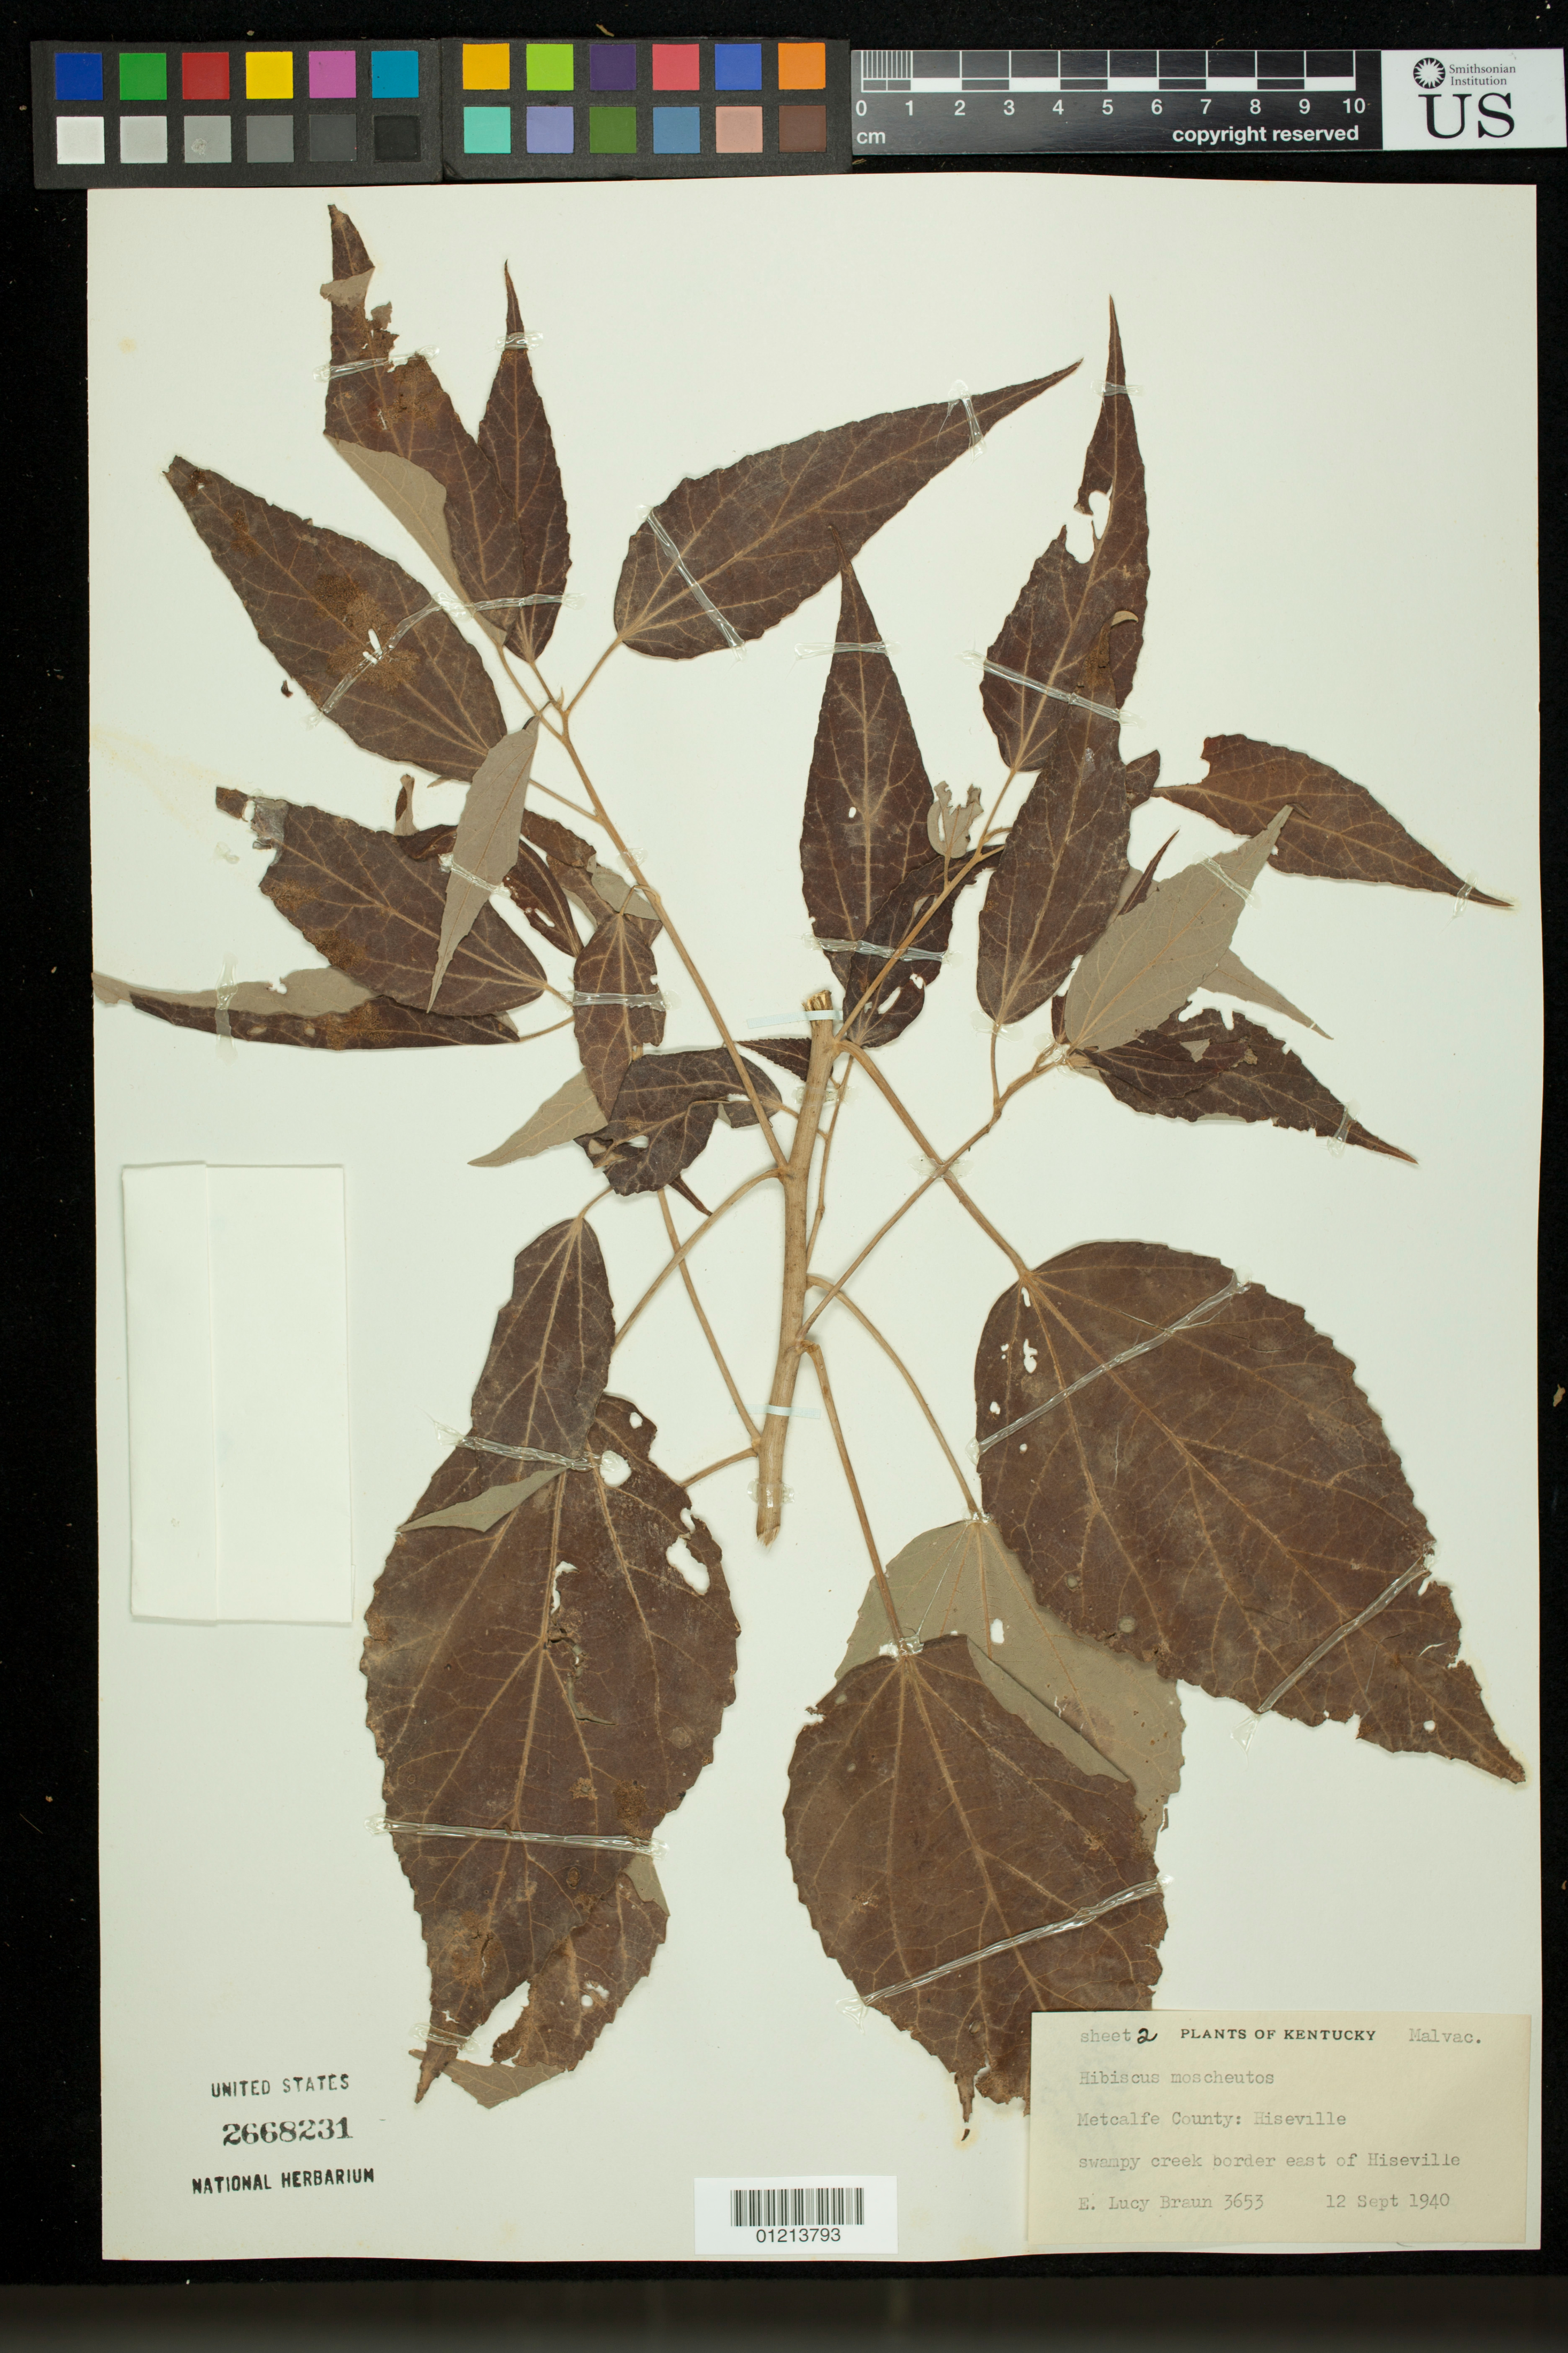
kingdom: Plantae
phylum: Tracheophyta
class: Magnoliopsida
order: Malvales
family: Malvaceae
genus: Hibiscus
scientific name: Hibiscus moscheutos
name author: L.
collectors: E. L. Braun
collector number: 3653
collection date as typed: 09 Dec 1940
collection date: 1940-12-09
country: United States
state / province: Kentucky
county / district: Metcalfe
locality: Metcalfe County: Hiseville, swampy creek east of Hiseville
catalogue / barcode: US 2668231